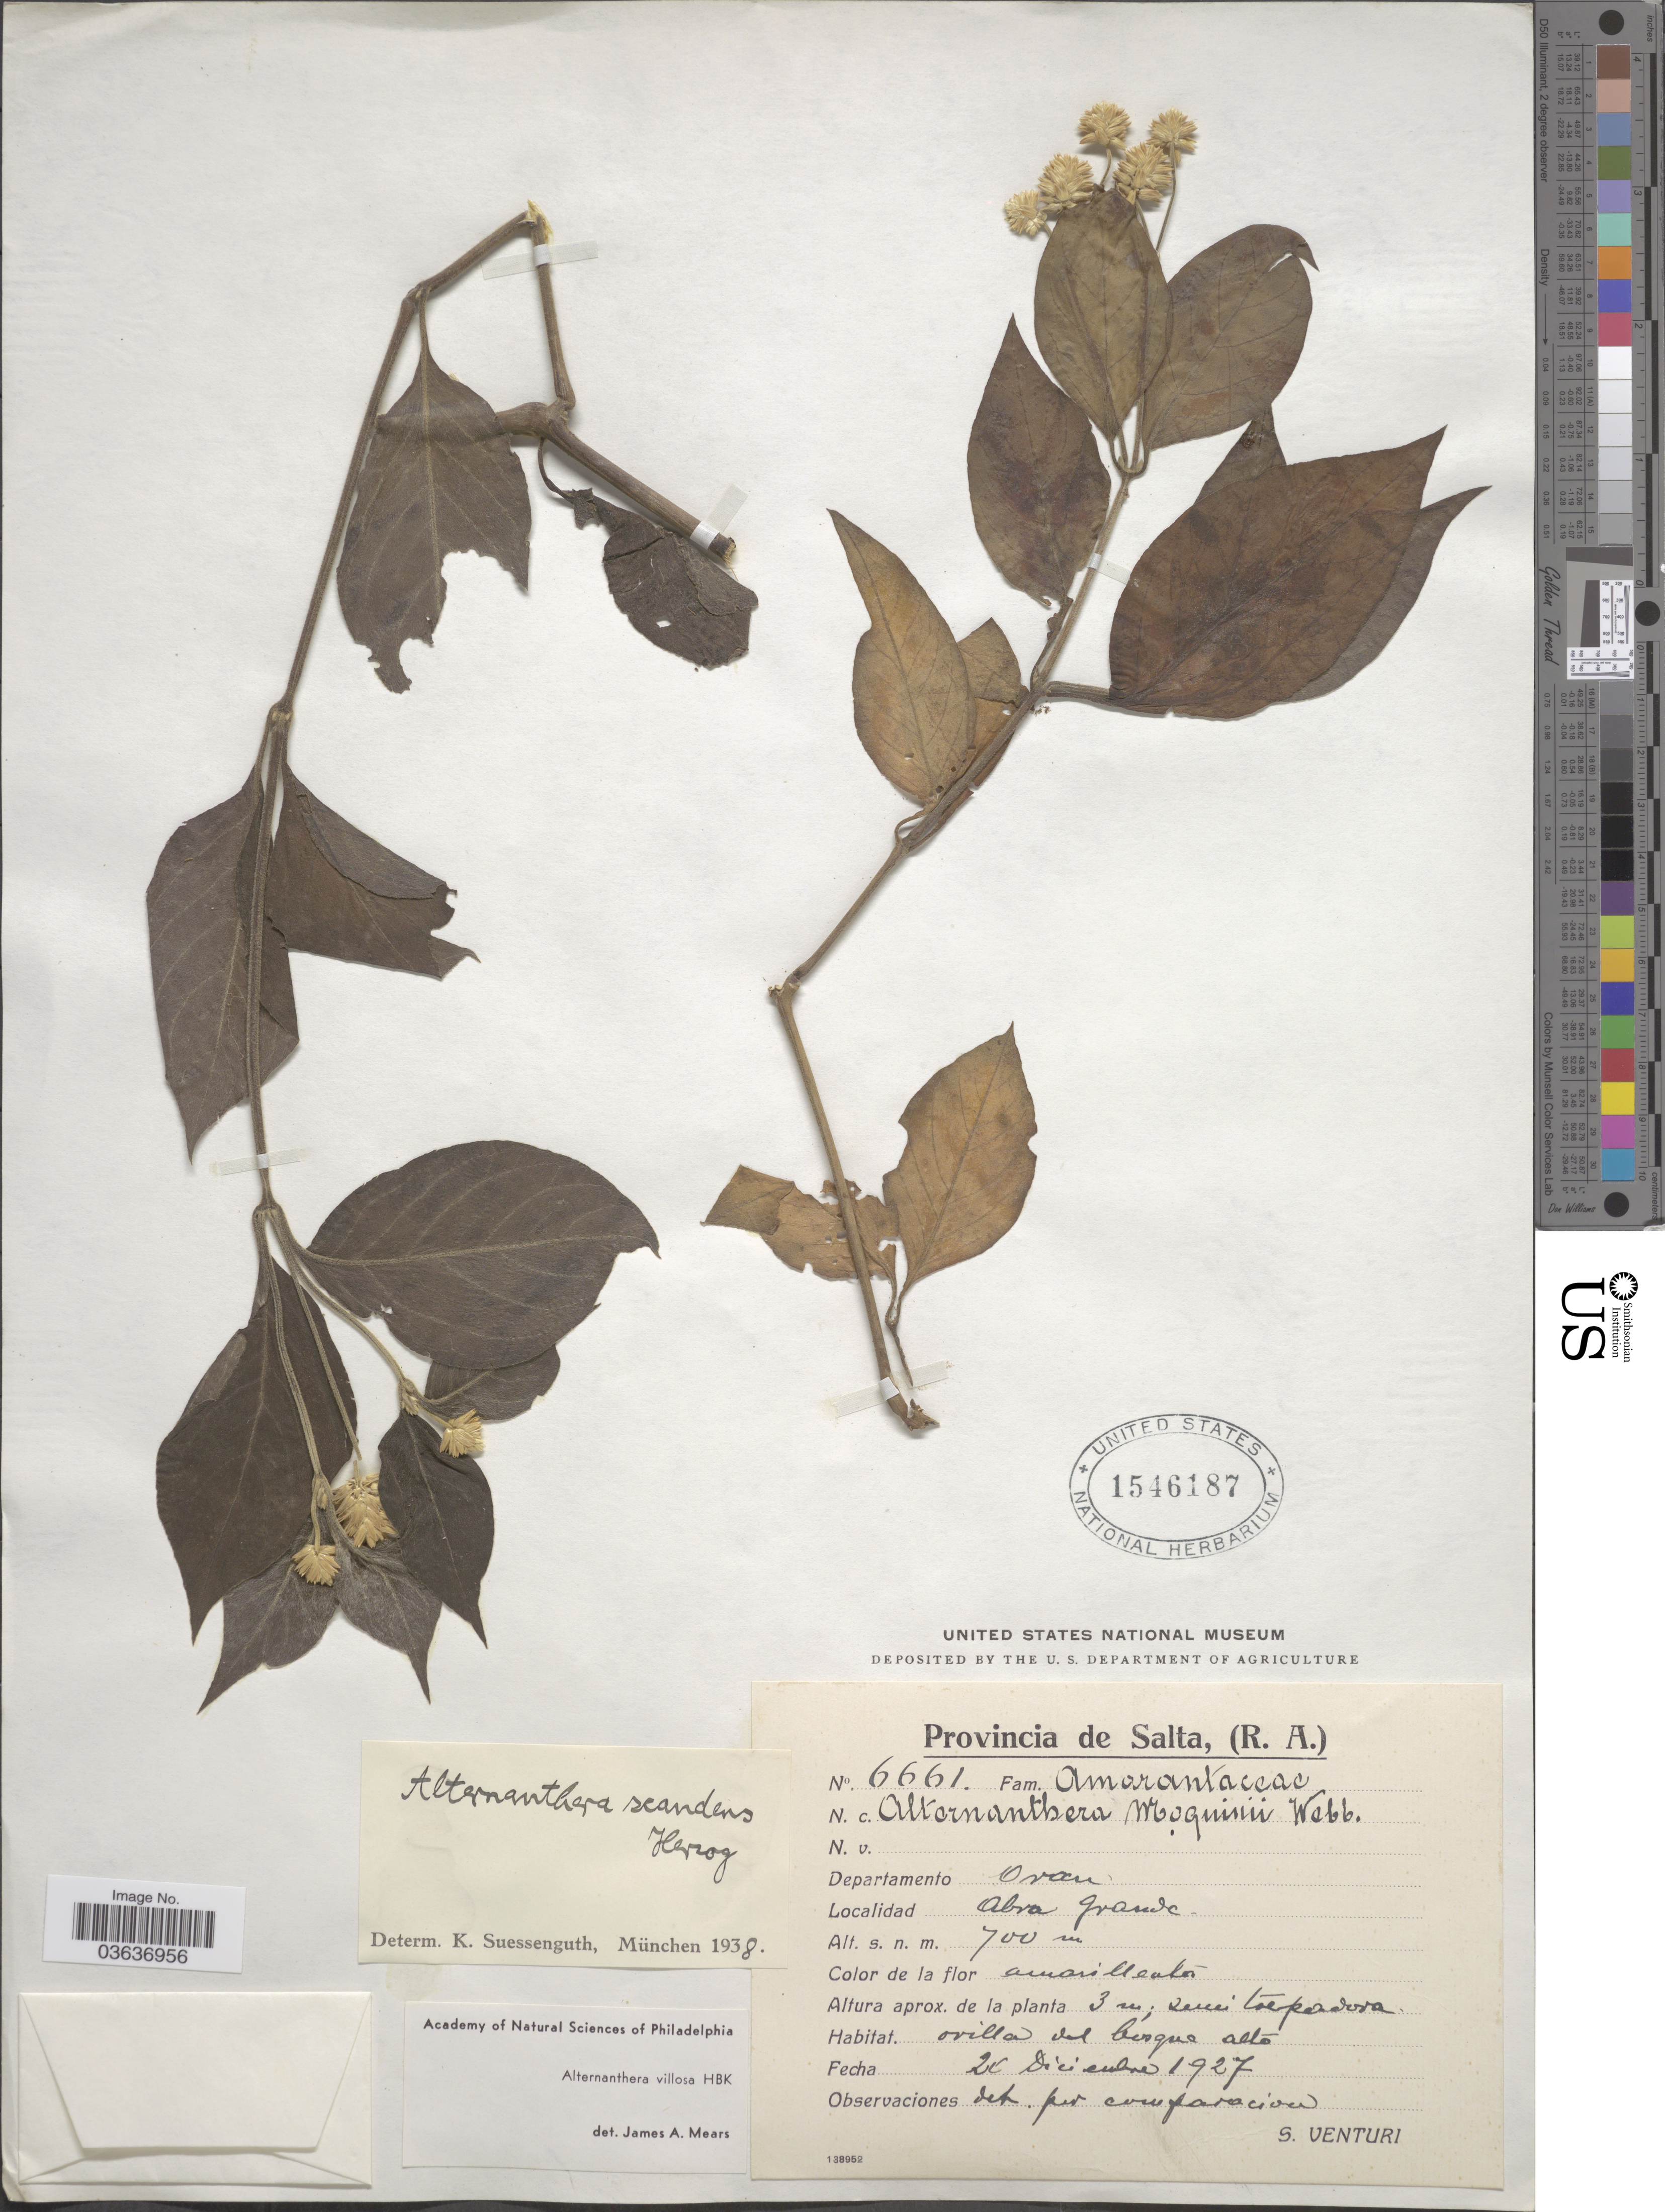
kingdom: Plantae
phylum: Tracheophyta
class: Magnoliopsida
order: Caryophyllales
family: Amaranthaceae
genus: Alternanthera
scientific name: Alternanthera villosa var. villosa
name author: Kunth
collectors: S. Venturi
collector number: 6661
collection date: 1927-12-22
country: Argentina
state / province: Salta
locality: Departamento Ovan. Abra grande.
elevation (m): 700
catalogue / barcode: US 1546187